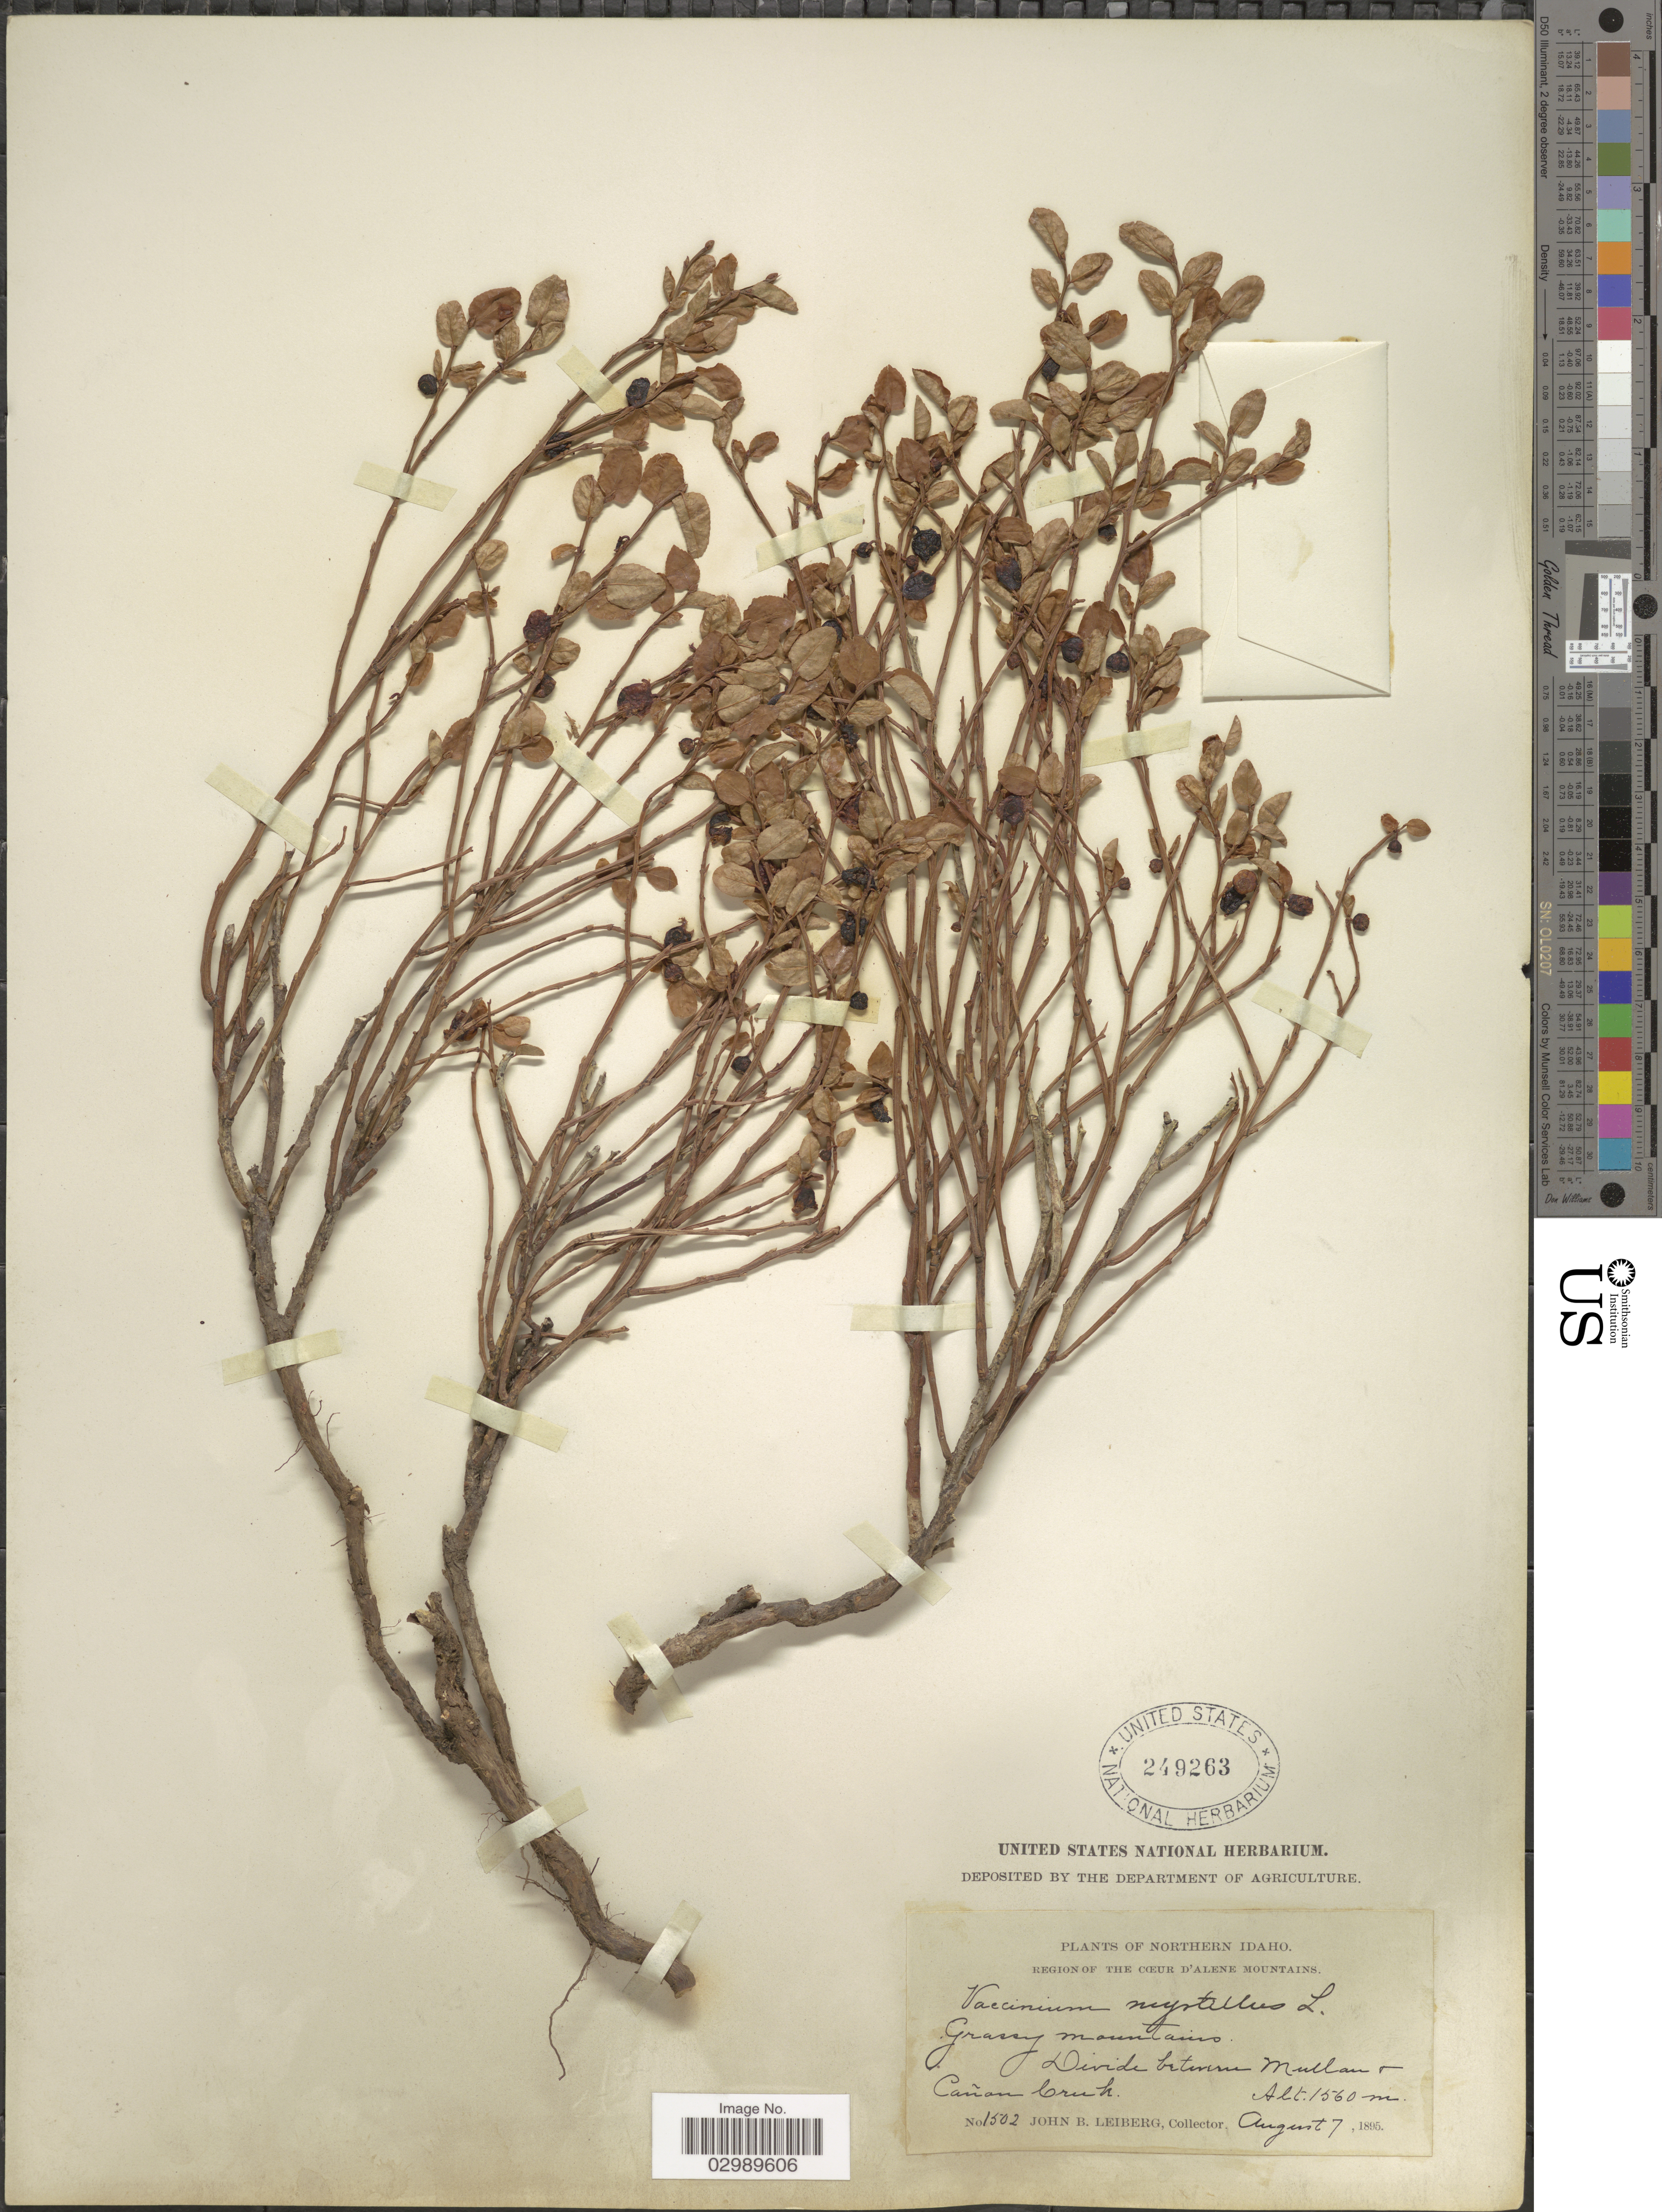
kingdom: Plantae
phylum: Tracheophyta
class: Magnoliopsida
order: Ericales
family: Ericaceae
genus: Vaccinium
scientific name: Vaccinium scoparium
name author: Leiberg ex Coville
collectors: J. B. Leiberg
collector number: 1502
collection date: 1895-08-07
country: United States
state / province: Idaho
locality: Northern Idaho, Region of the Coeur D'Alene Mountains, Divide between Mullan & Cañon Creek.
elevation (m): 1560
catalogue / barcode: US 249263